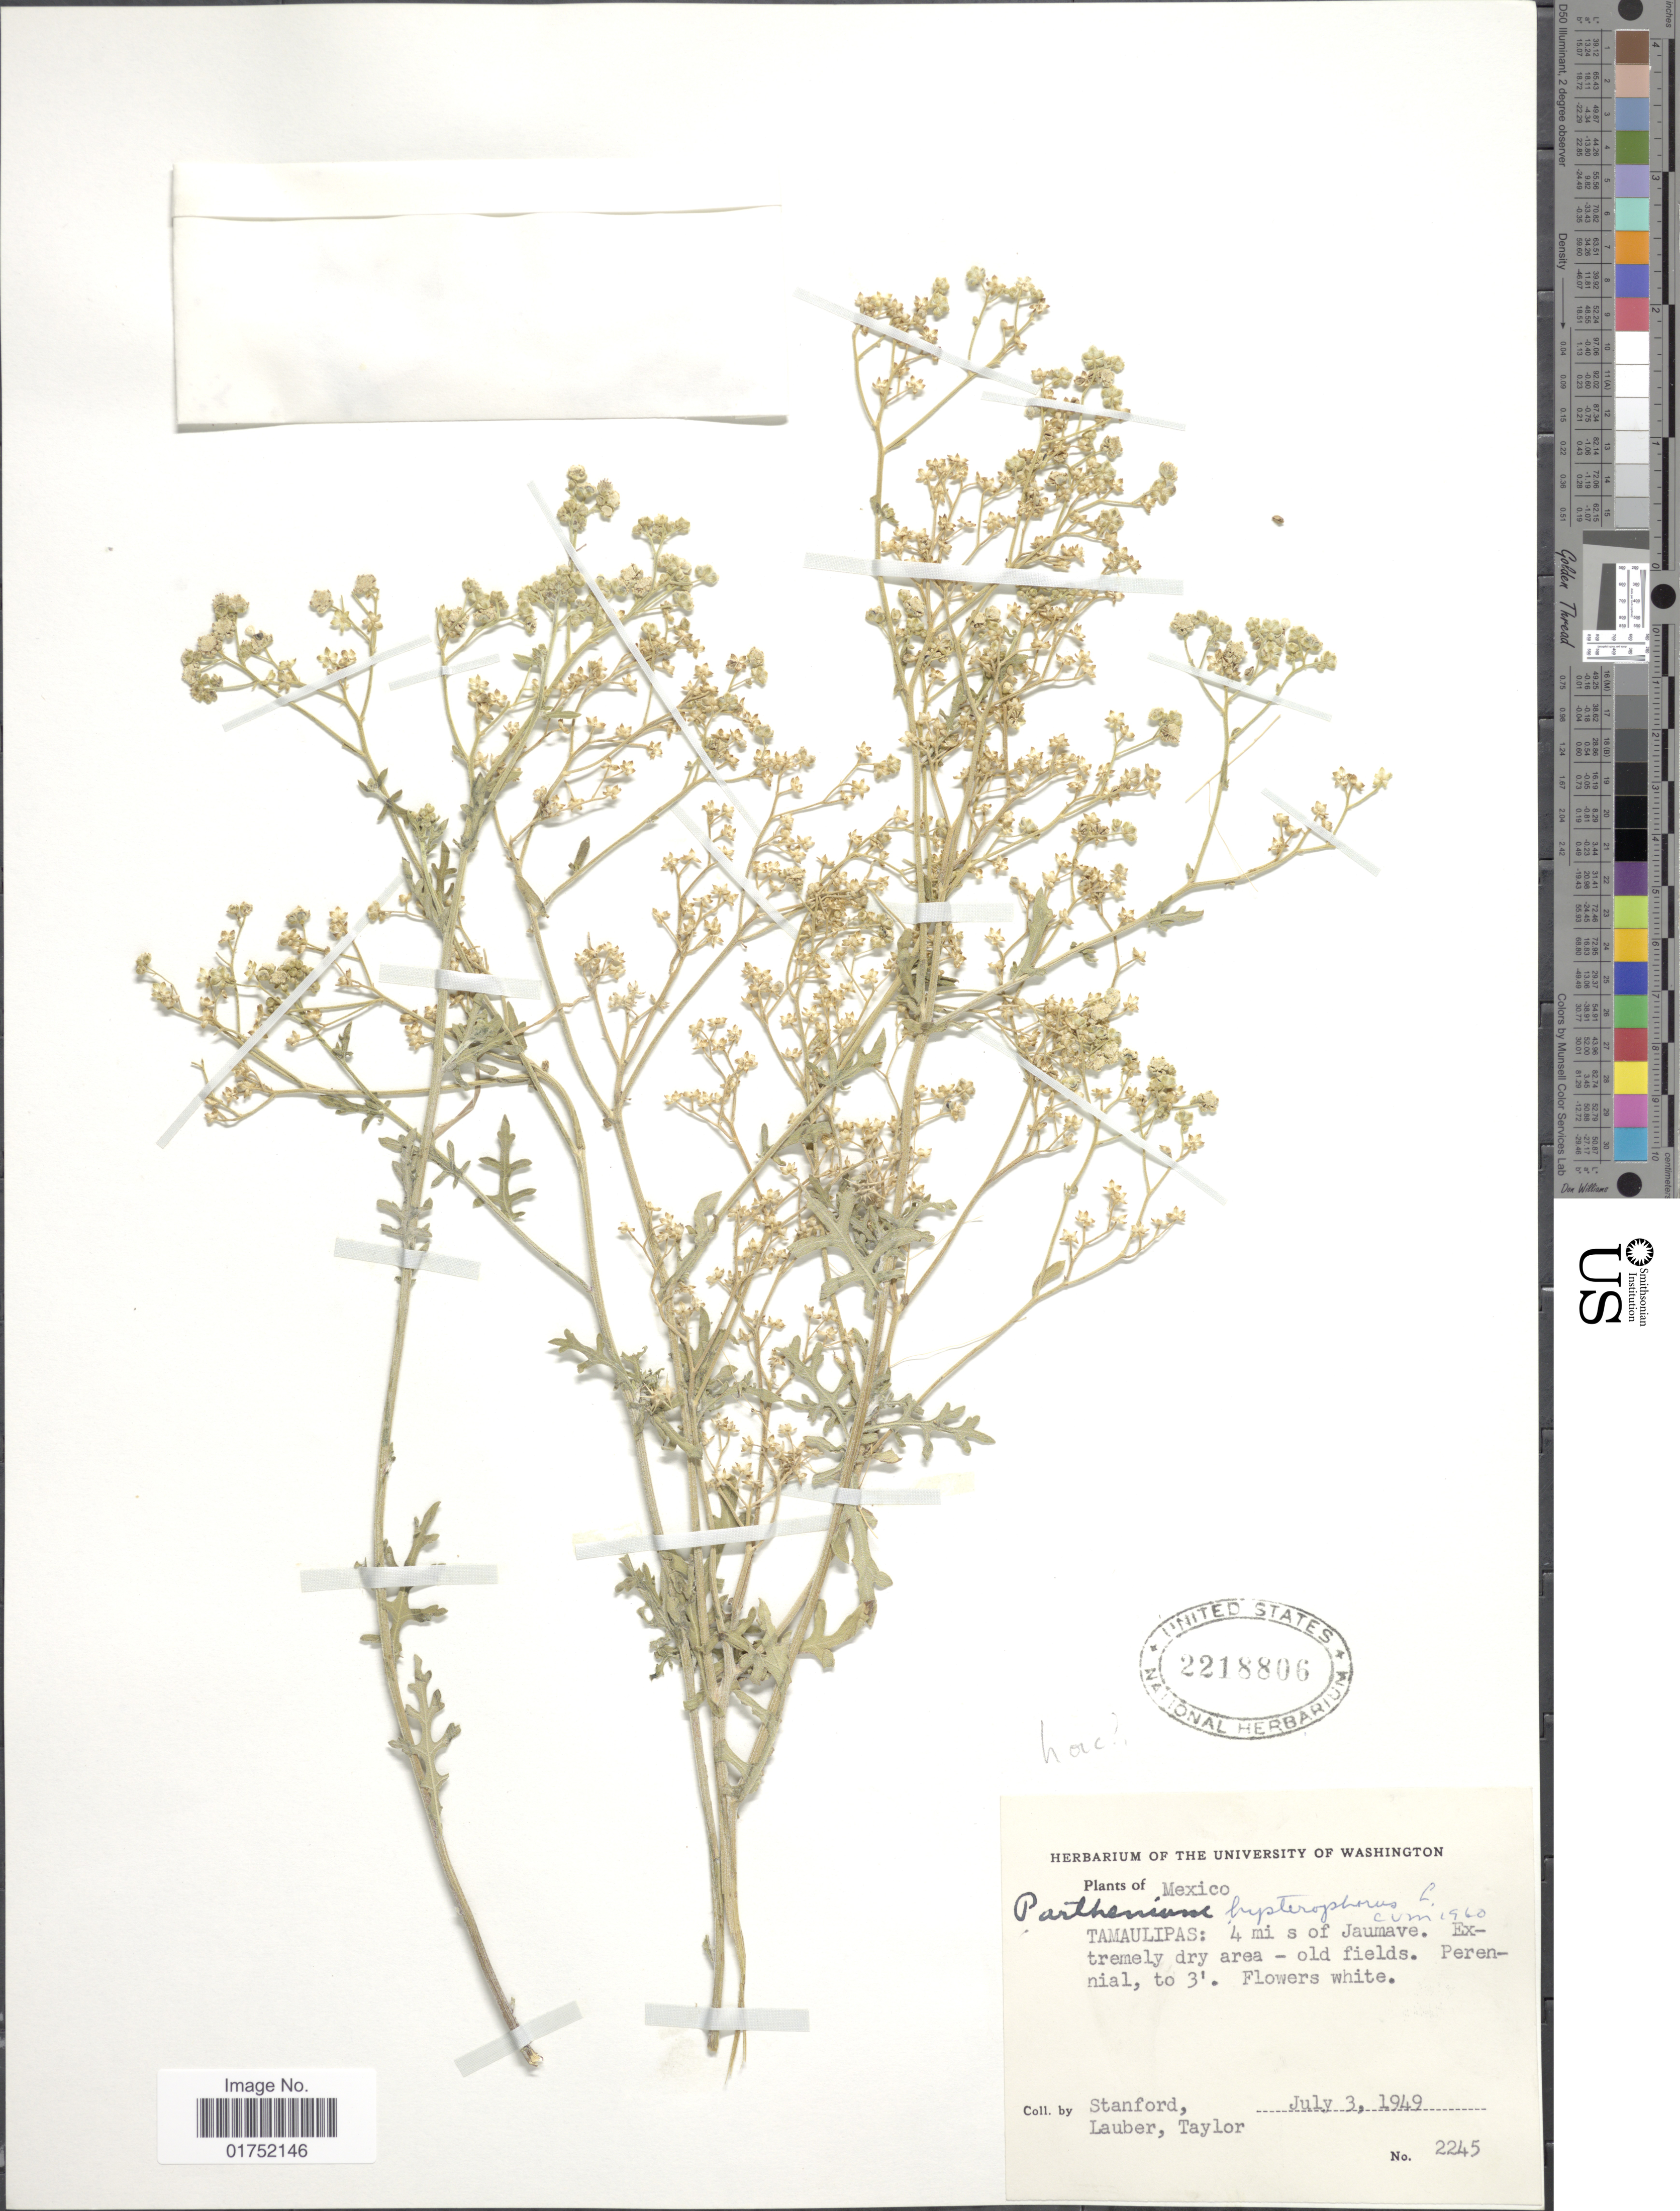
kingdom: Plantae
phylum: Tracheophyta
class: Magnoliopsida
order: Asterales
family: Asteraceae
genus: Parthenium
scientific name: Parthenium hysterophorus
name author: L.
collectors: -. Stanford, -. Lauber & -. Taylor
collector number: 2245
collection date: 1949-07-03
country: Mexico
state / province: Tamaulipas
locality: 4 mi s of Jaumave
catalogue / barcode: US 2218806